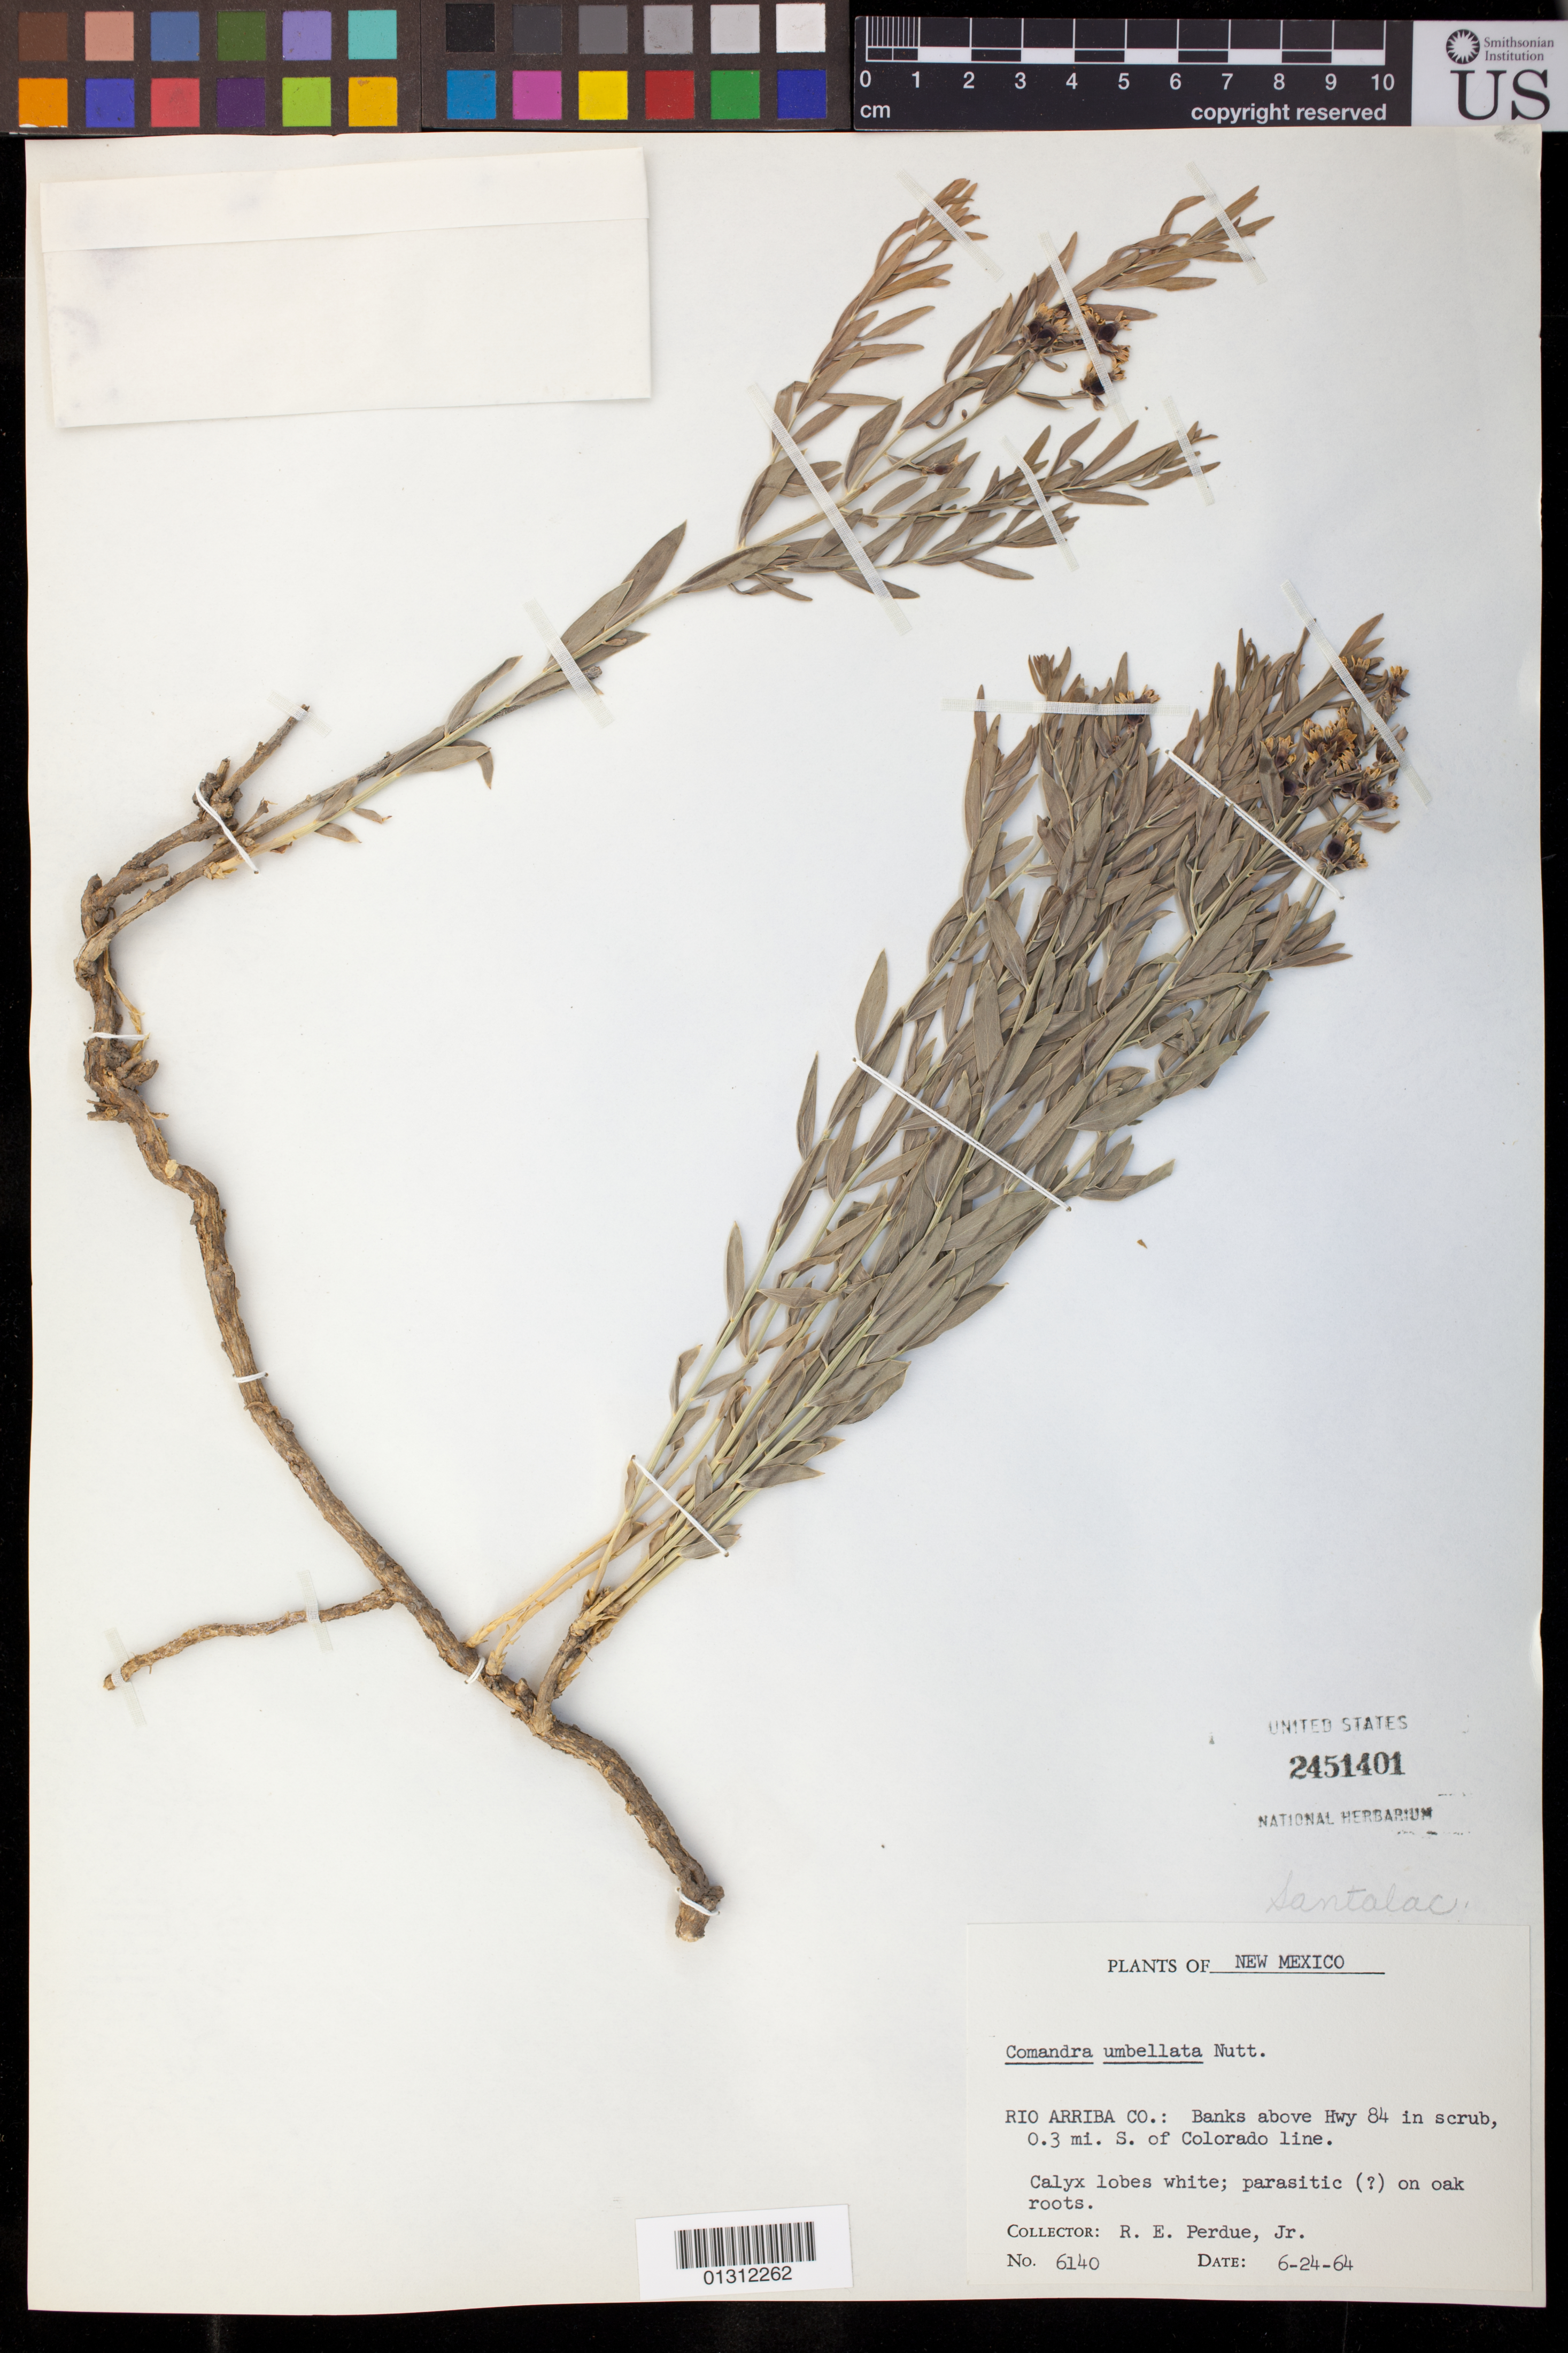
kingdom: Plantae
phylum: Tracheophyta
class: Magnoliopsida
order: Santalales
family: Comandraceae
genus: Comandra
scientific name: Comandra umbellata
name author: (L.) Nutt.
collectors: R. E. Perdue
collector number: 6140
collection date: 1964-06-24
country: United States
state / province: New Mexico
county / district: Rio Arriba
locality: Banks above Hwy 84 in scrub, 0.3 mi. S. of Colorado line.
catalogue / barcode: US 2451401